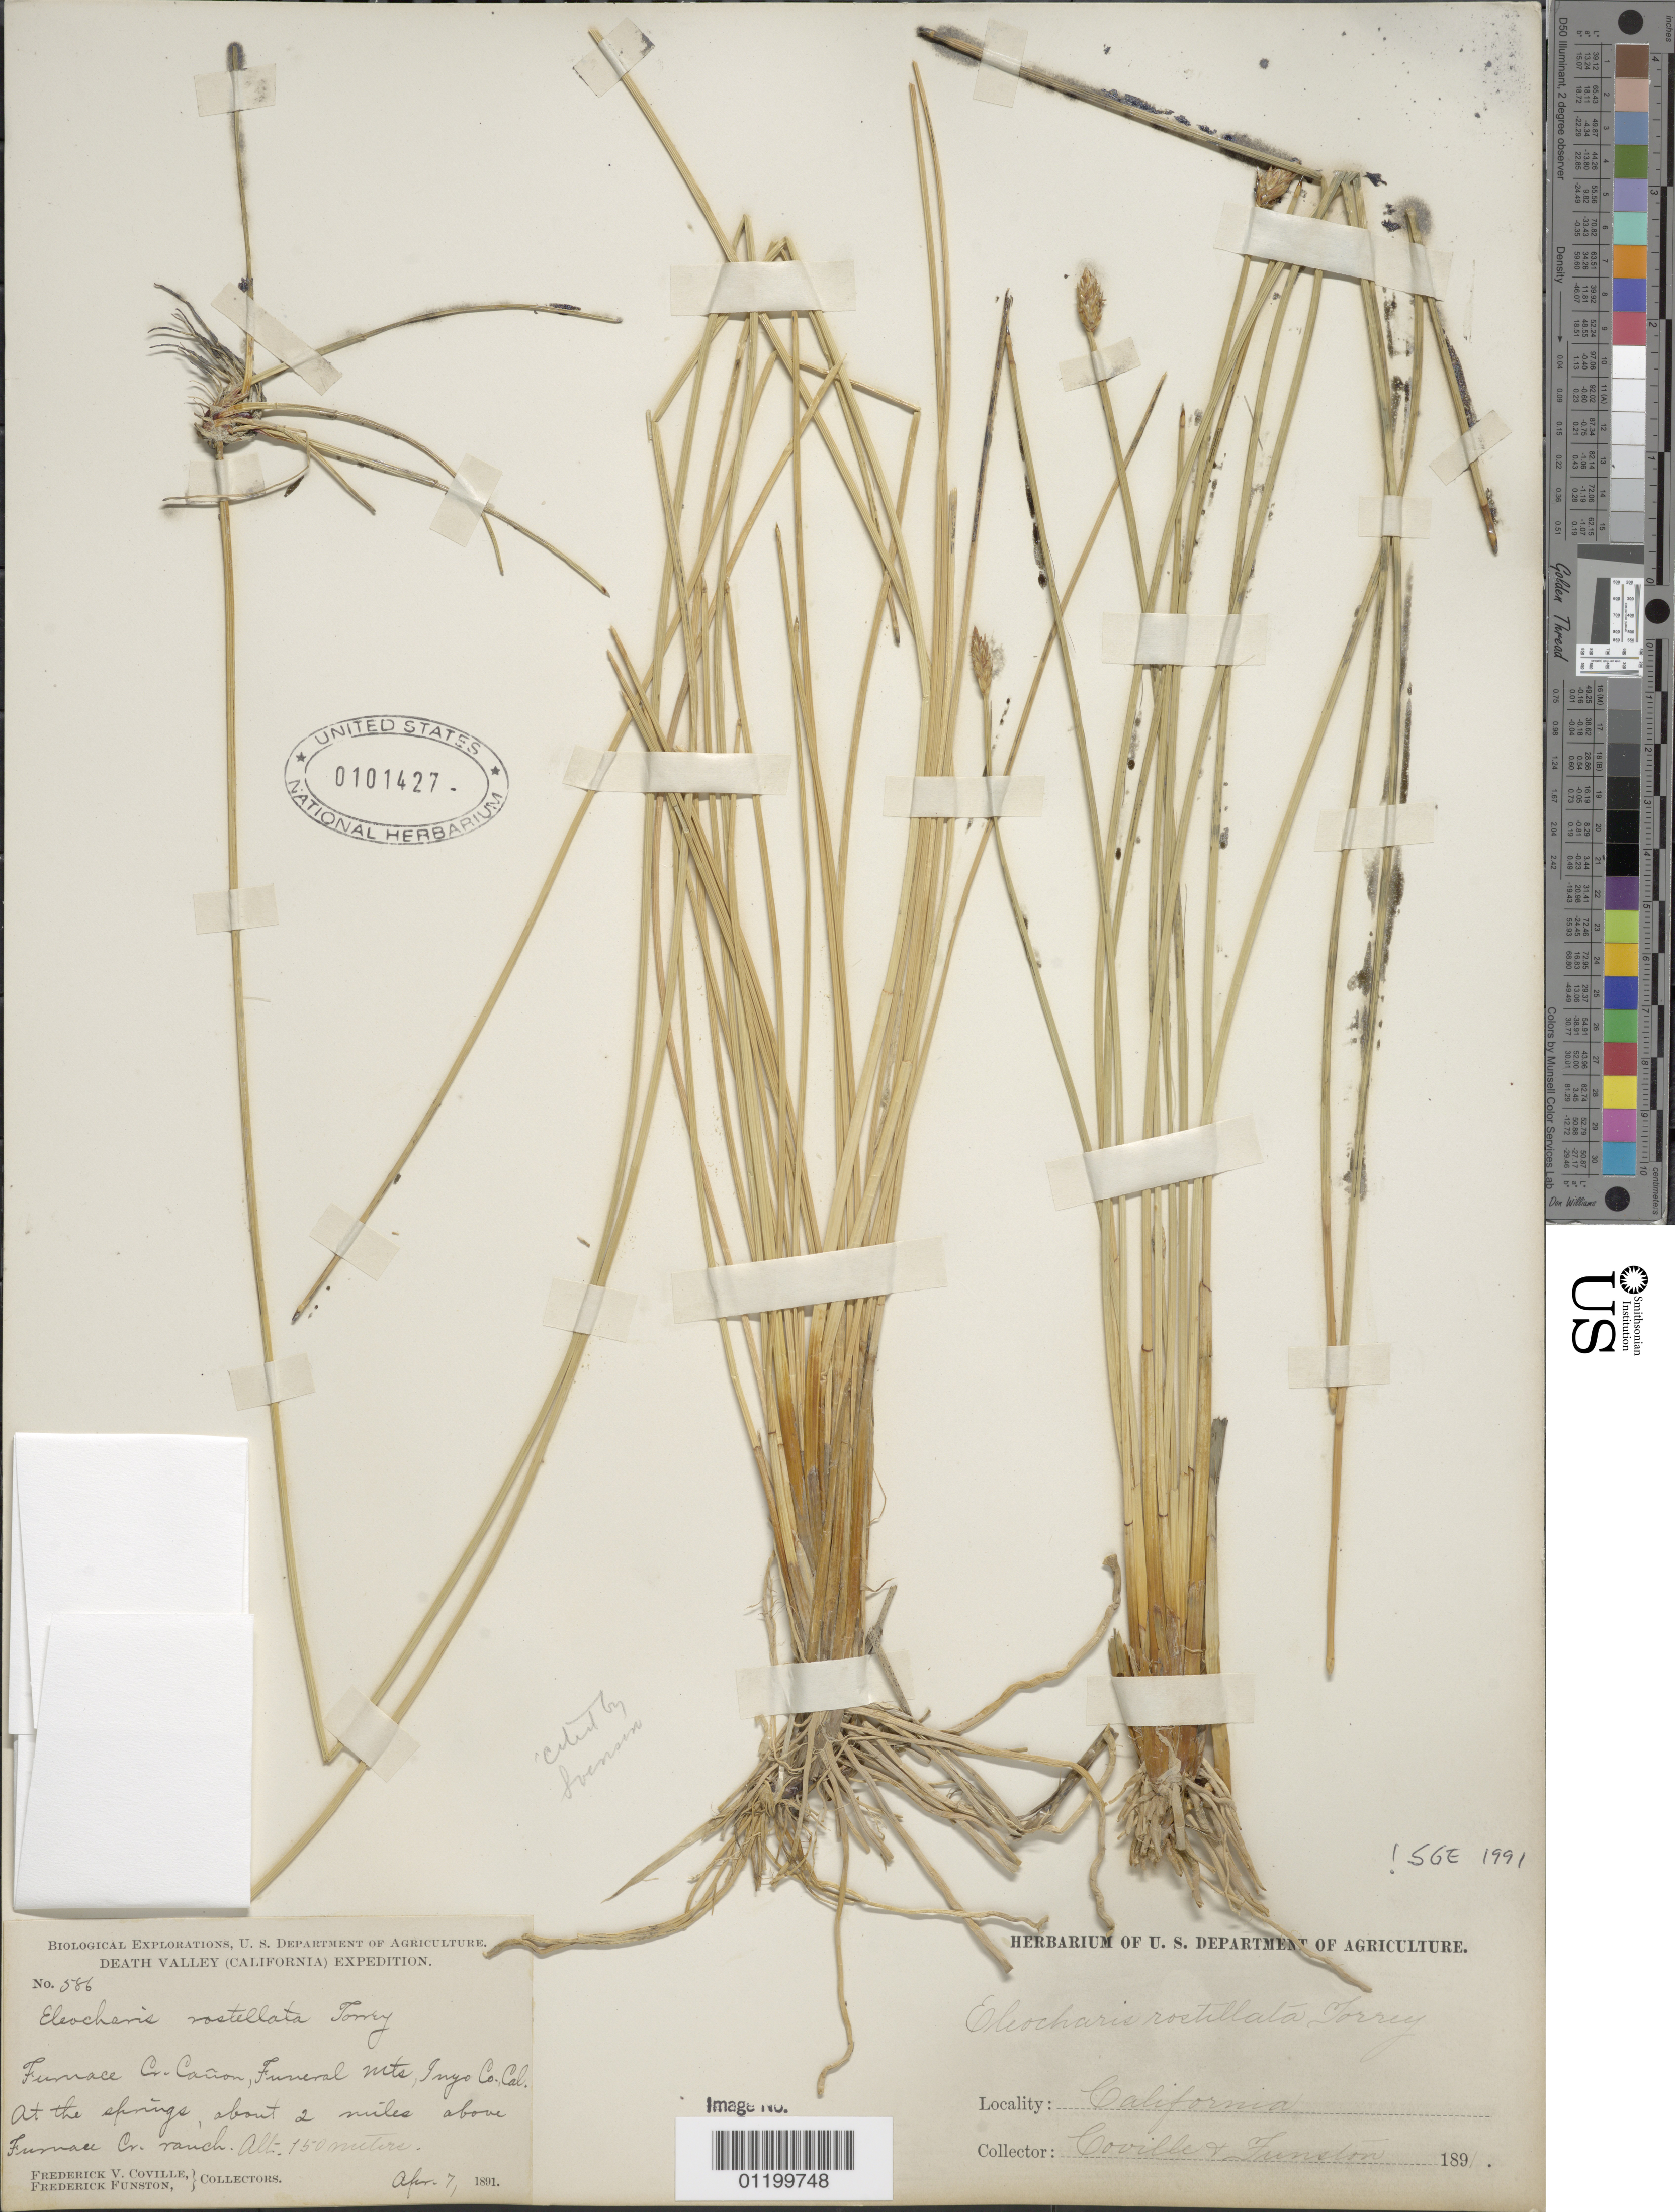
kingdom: Plantae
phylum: Tracheophyta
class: Liliopsida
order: Poales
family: Cyperaceae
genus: Eleocharis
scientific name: Eleocharis rostellata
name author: (Torr.) Torr.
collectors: F. V. Coville & F. Funston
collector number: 586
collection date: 1891-04-07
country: United States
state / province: California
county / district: Inyo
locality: Furnace Creek Canyon, Funeral Mts.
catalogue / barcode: US 101427